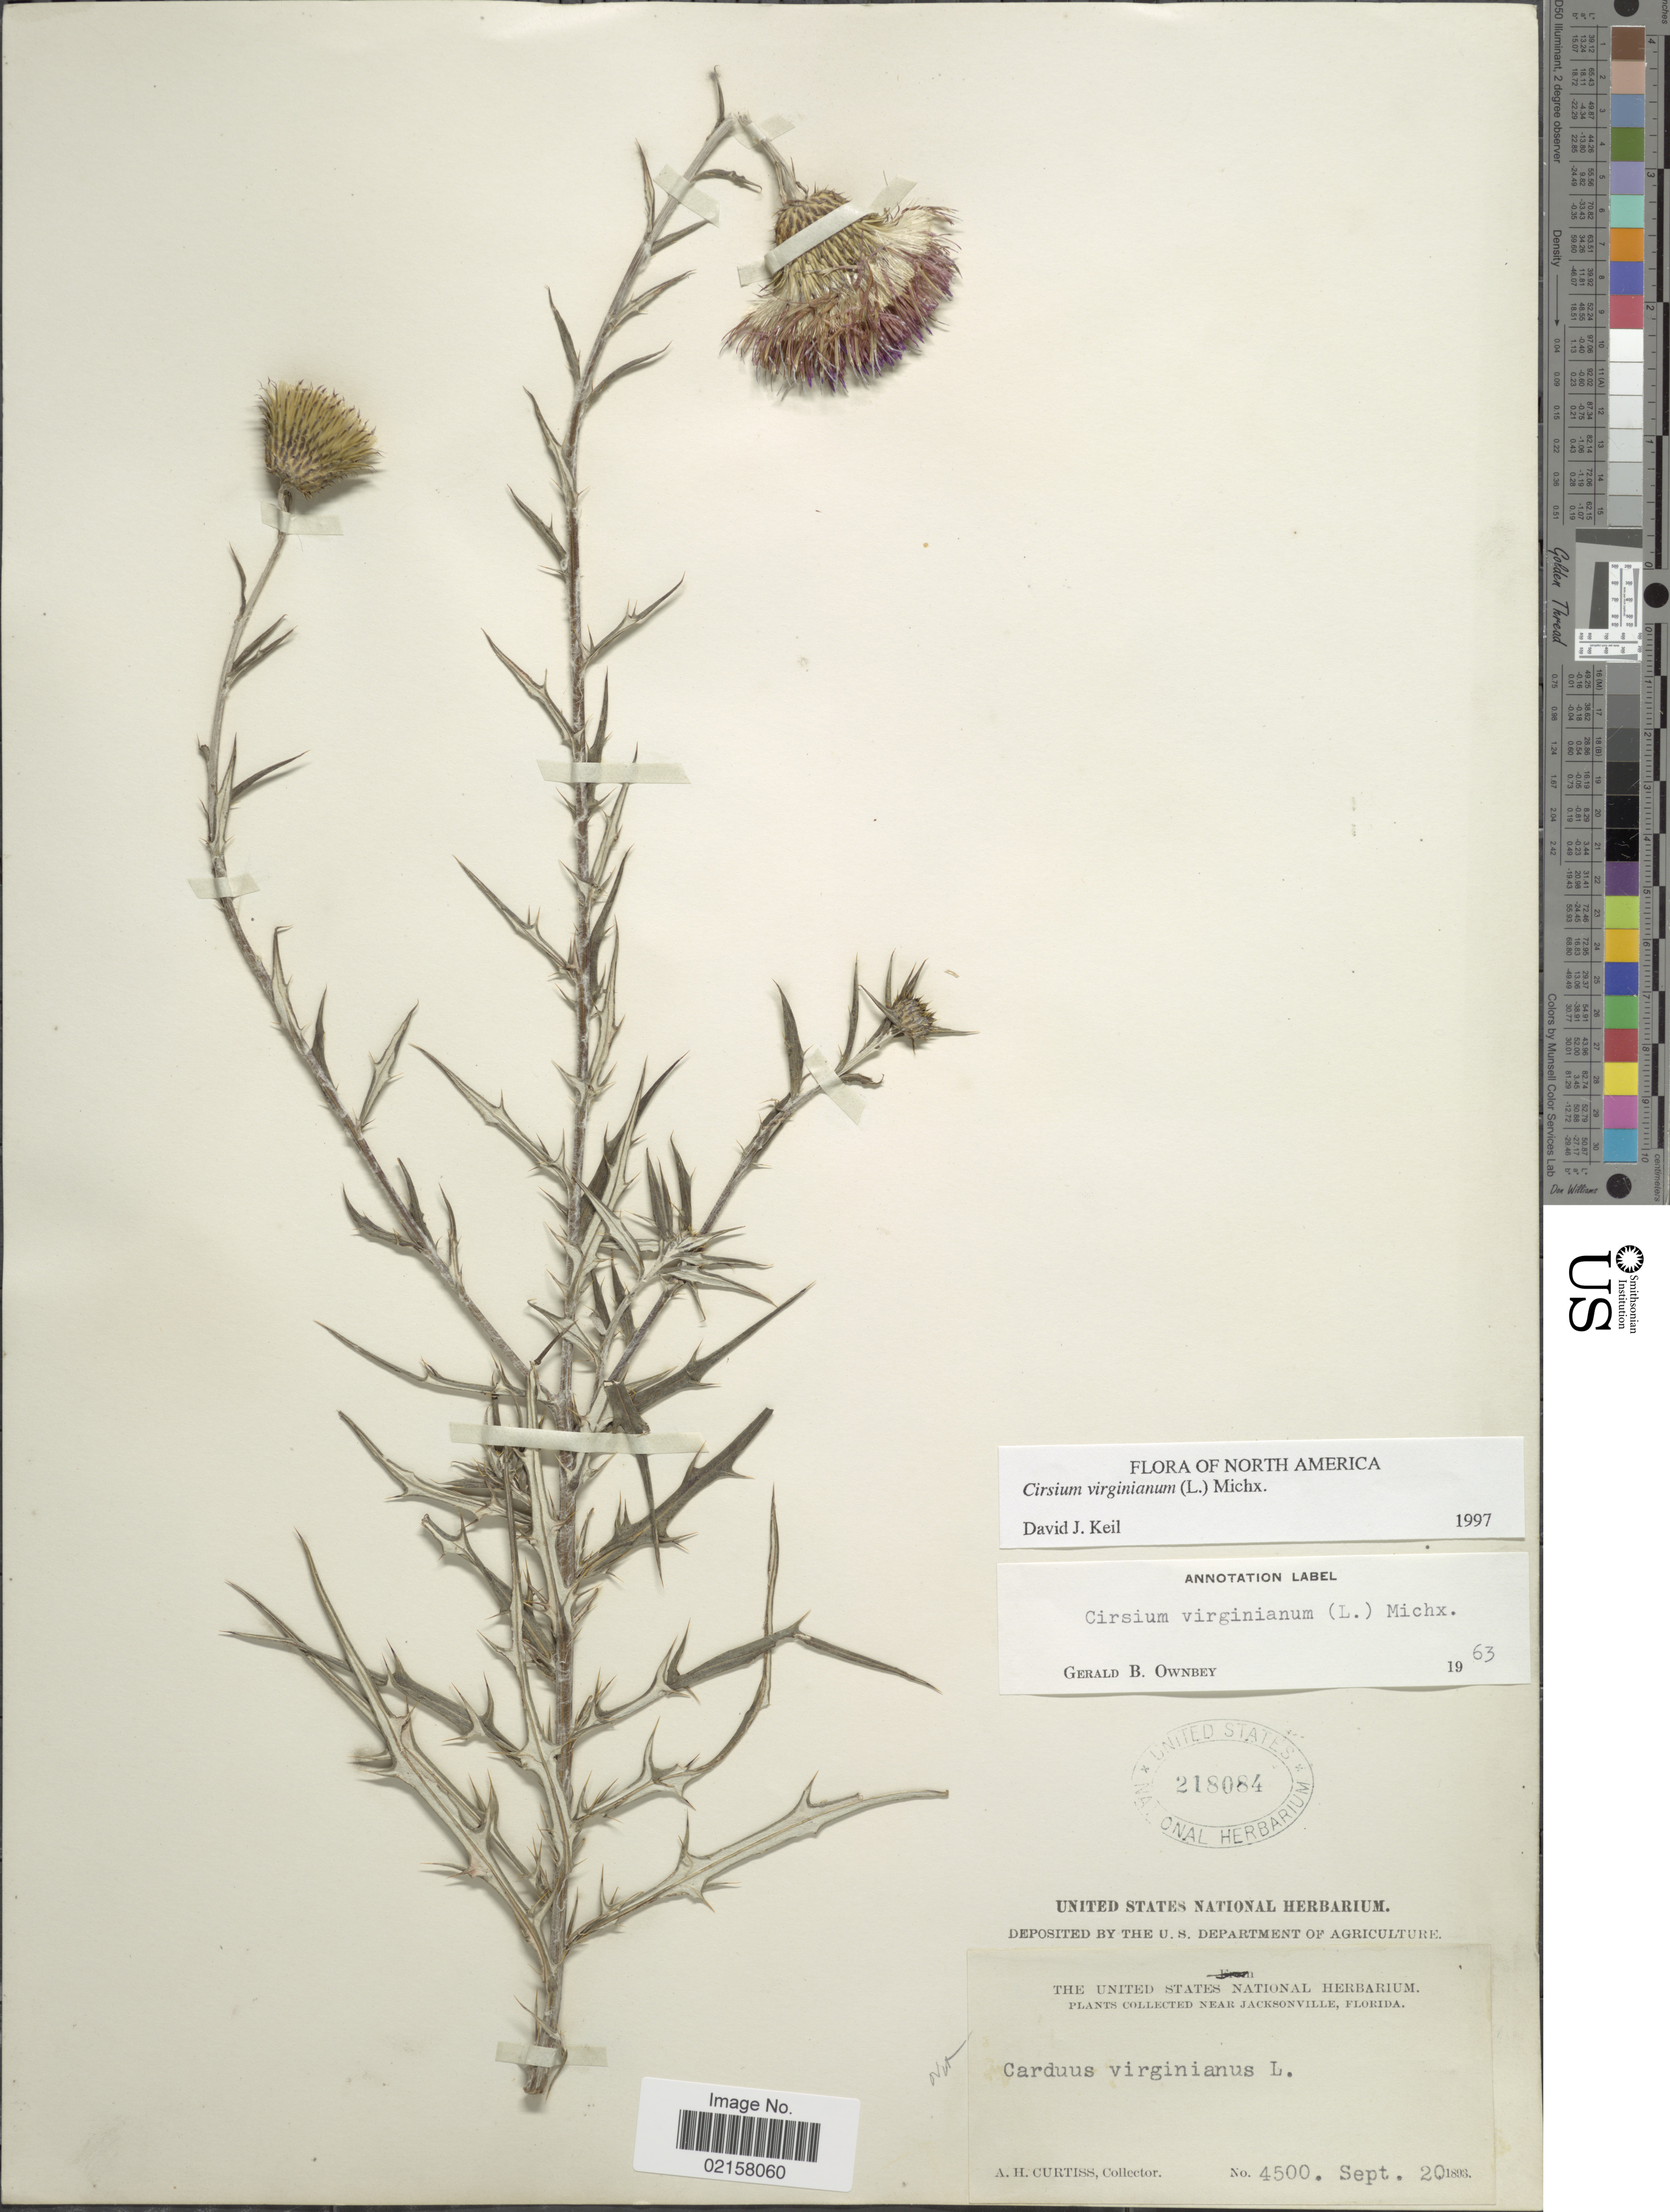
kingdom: Plantae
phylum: Tracheophyta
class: Magnoliopsida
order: Asterales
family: Asteraceae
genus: Cirsium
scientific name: Cirsium virginianum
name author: (L.) Michx.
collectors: A. H. Curtiss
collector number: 4500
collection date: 1893-09-20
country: United States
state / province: Florida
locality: Near Jacksonville.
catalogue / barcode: US 218084